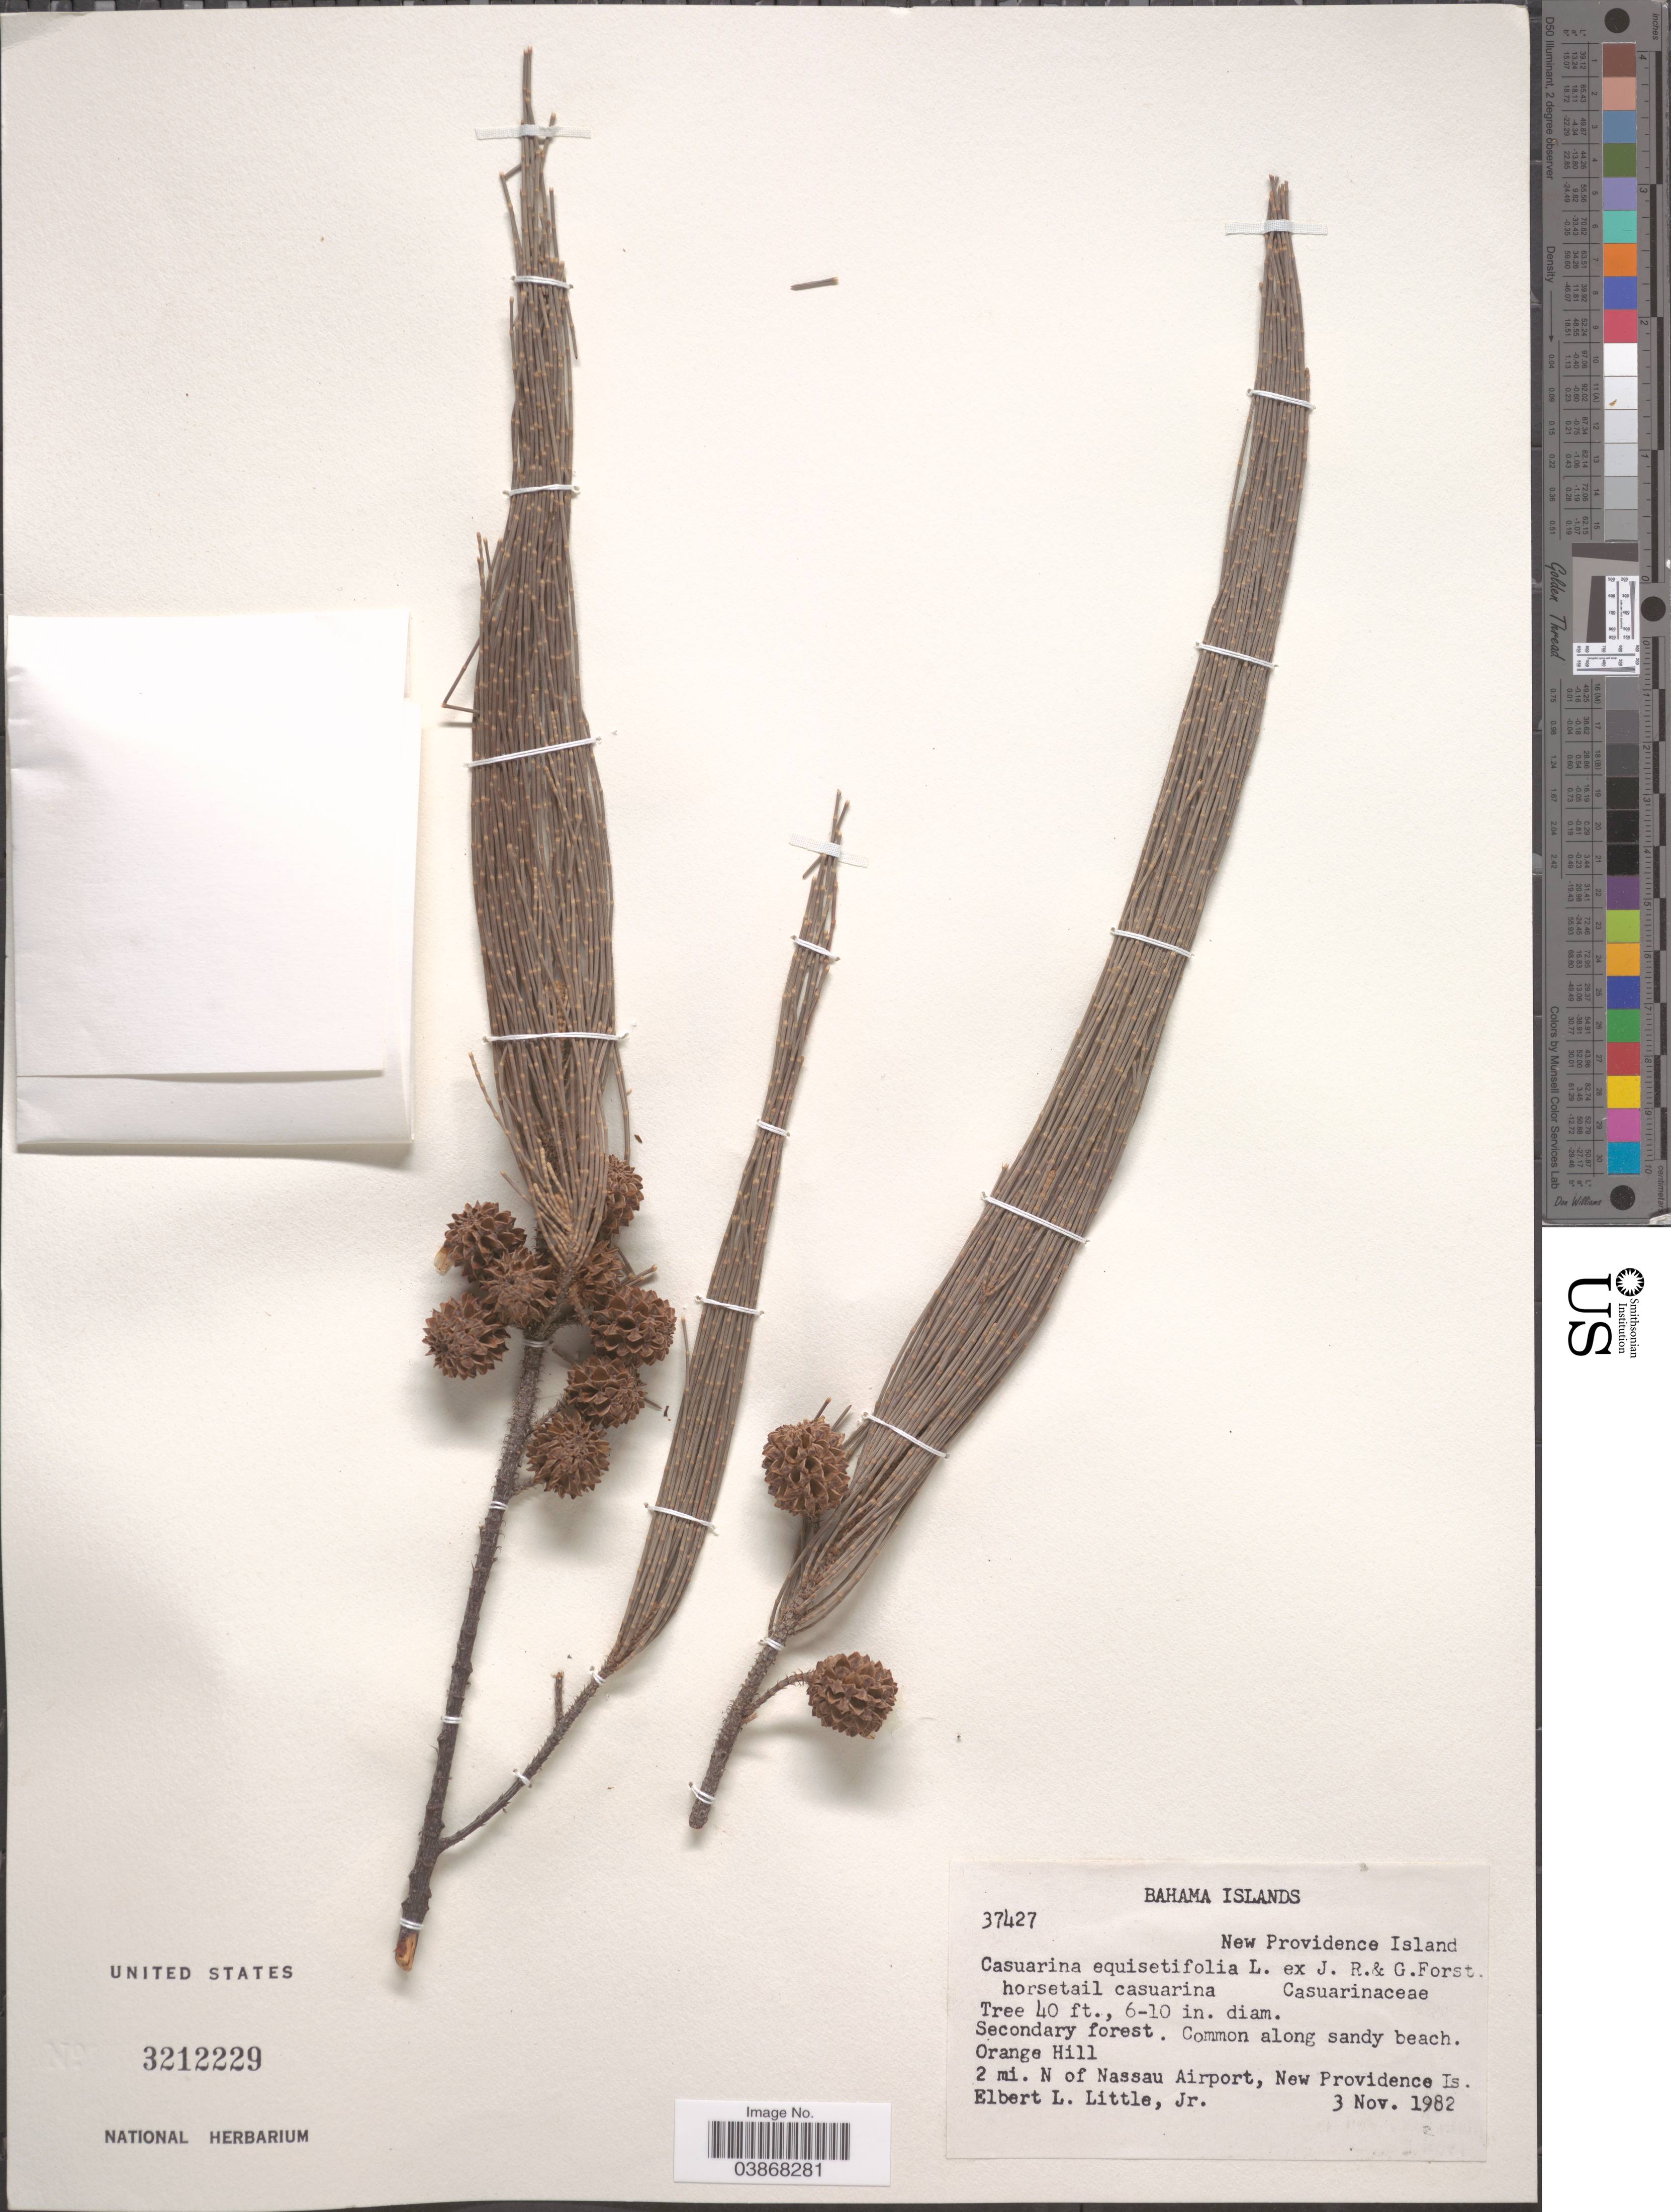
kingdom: Plantae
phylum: Tracheophyta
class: Magnoliopsida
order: Fagales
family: Casuarinaceae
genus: Casuarina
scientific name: Casuarina equisetifolia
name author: L.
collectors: E. L. Little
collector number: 37427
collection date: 1982-11-03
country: Bahamas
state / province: New Providence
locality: Bahama Islands. Orange Hill, 2 mi. N. of Nassau Airport, New Providence Is.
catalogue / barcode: US 3212229